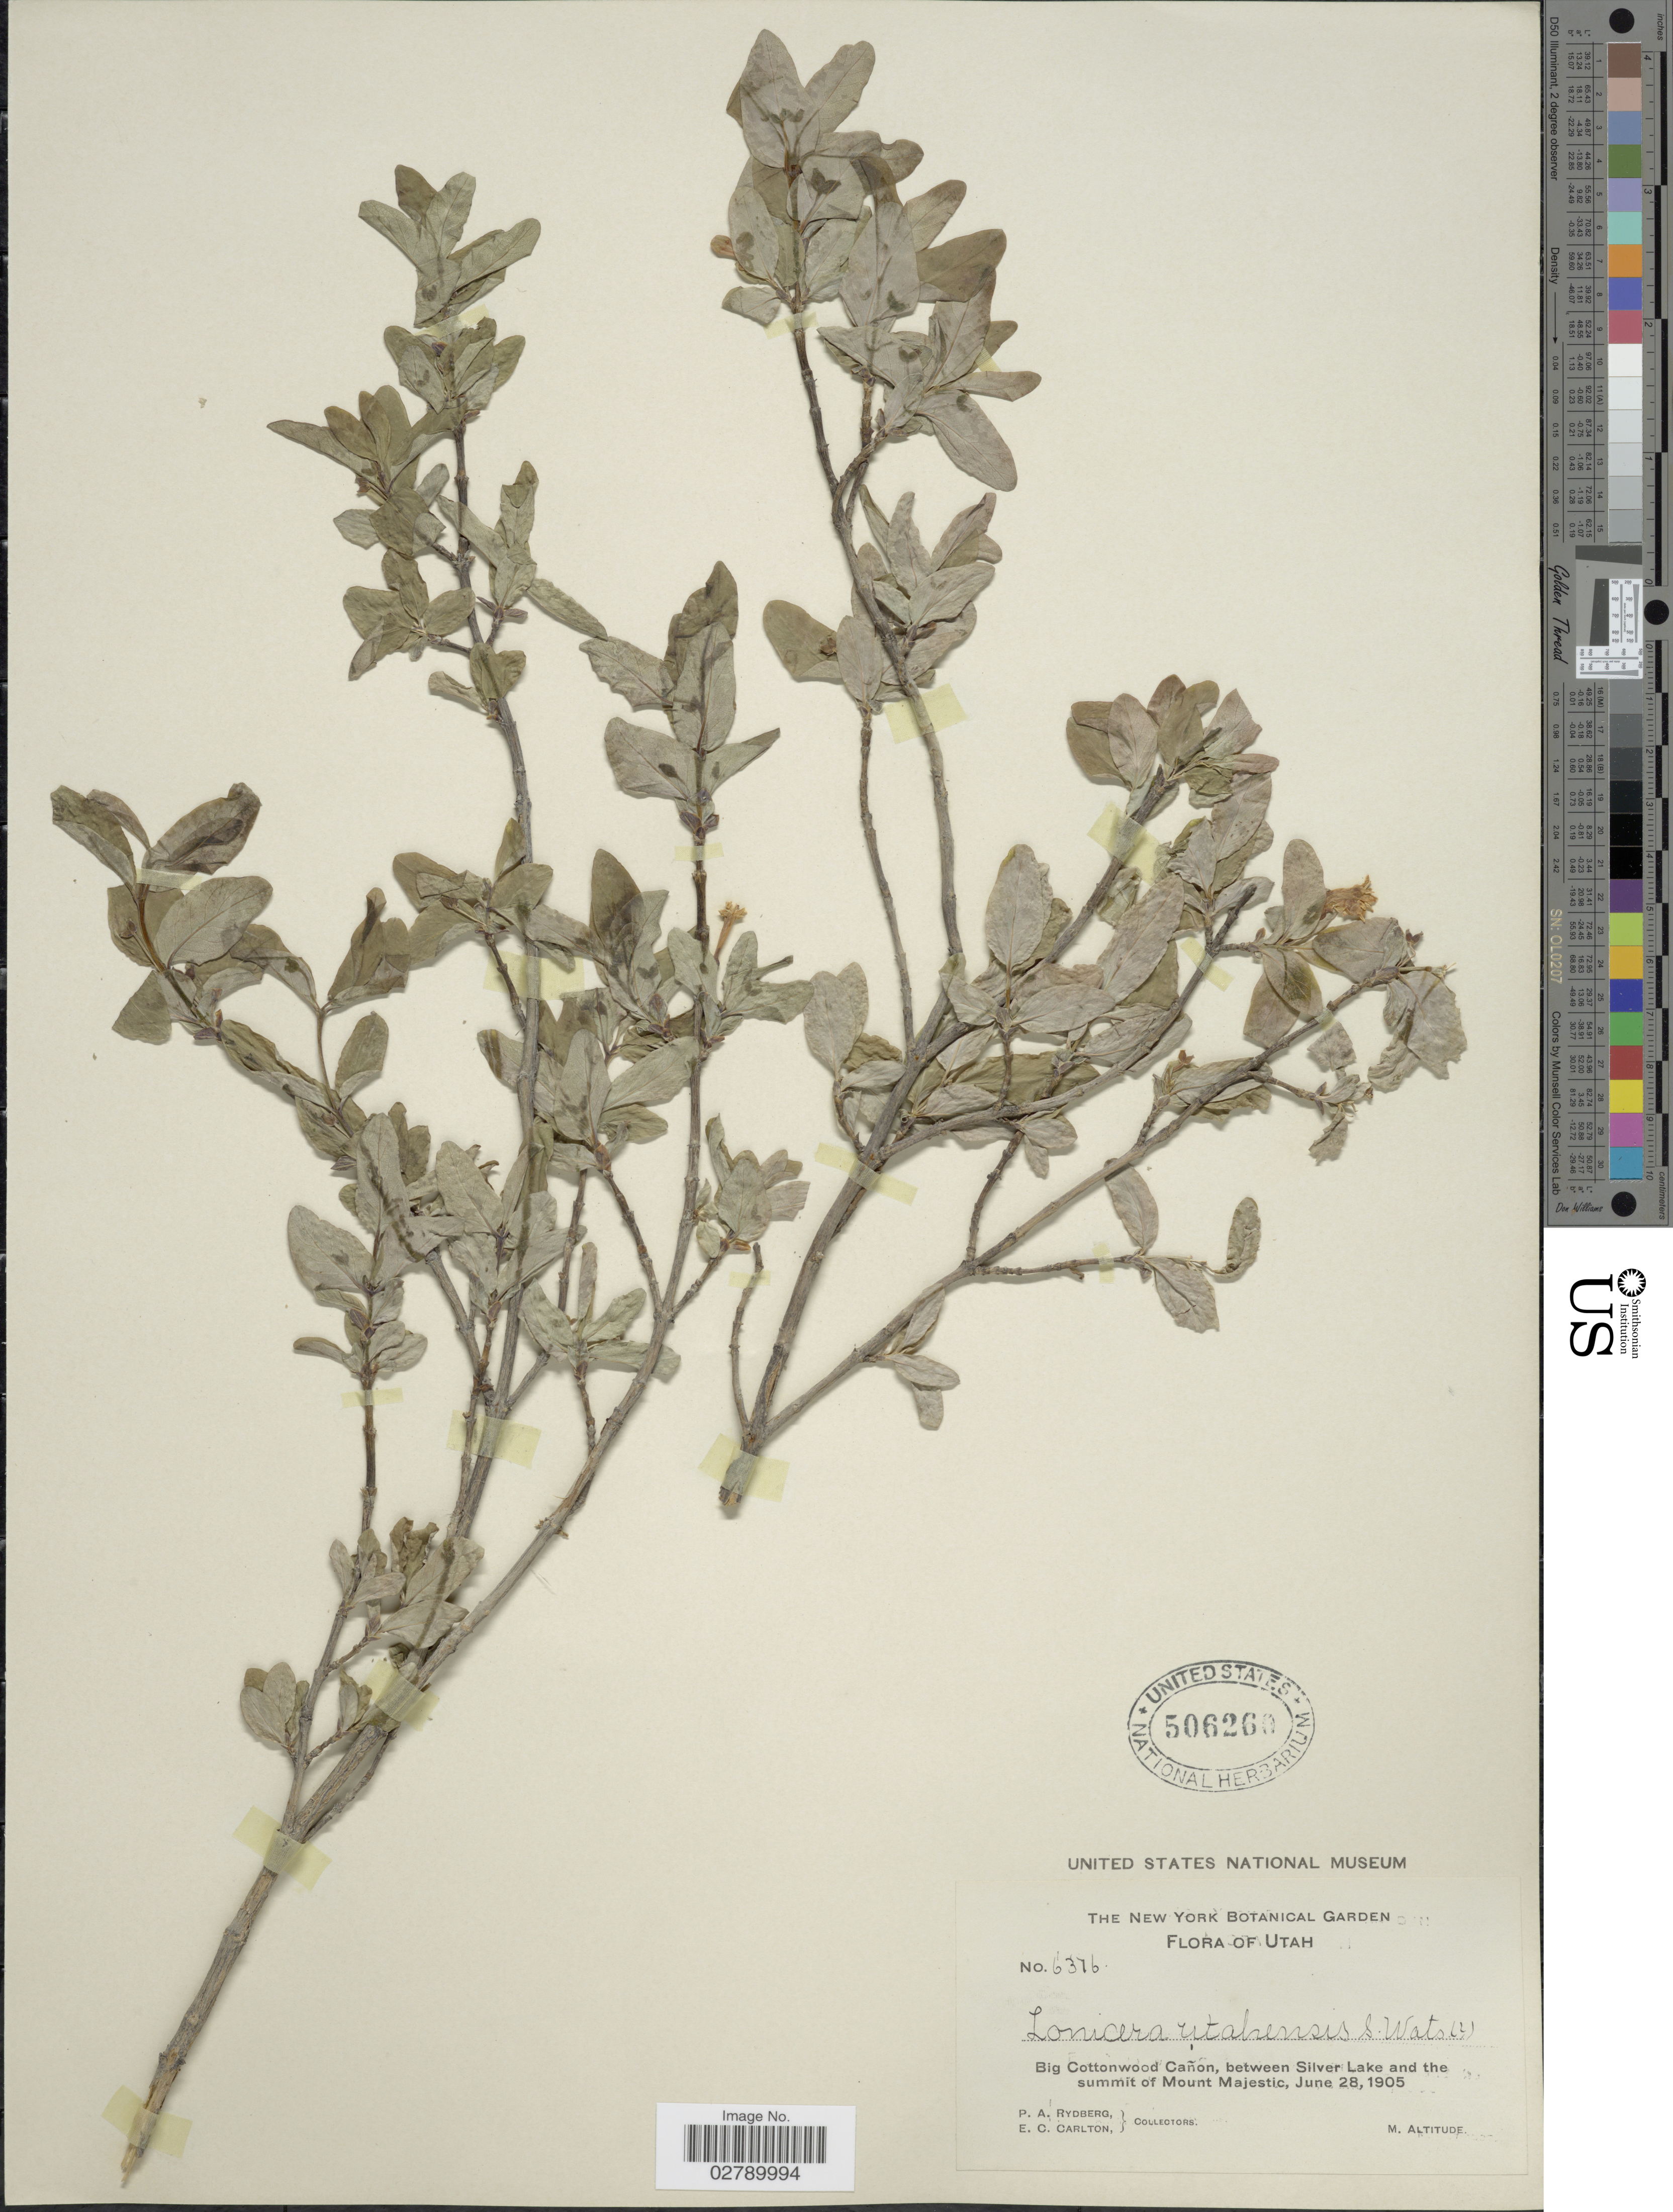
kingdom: Plantae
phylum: Tracheophyta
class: Magnoliopsida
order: Dipsacales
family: Caprifoliaceae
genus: Lonicera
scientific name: Lonicera utahensis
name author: S. Watson in C. King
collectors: P. A. Rydberg & E. Carlton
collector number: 6376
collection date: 1905-06-28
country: United States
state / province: Utah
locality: Big Cottonwood Cañon, between Silver Lake and the summit of Mount Majestic.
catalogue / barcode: US 506260